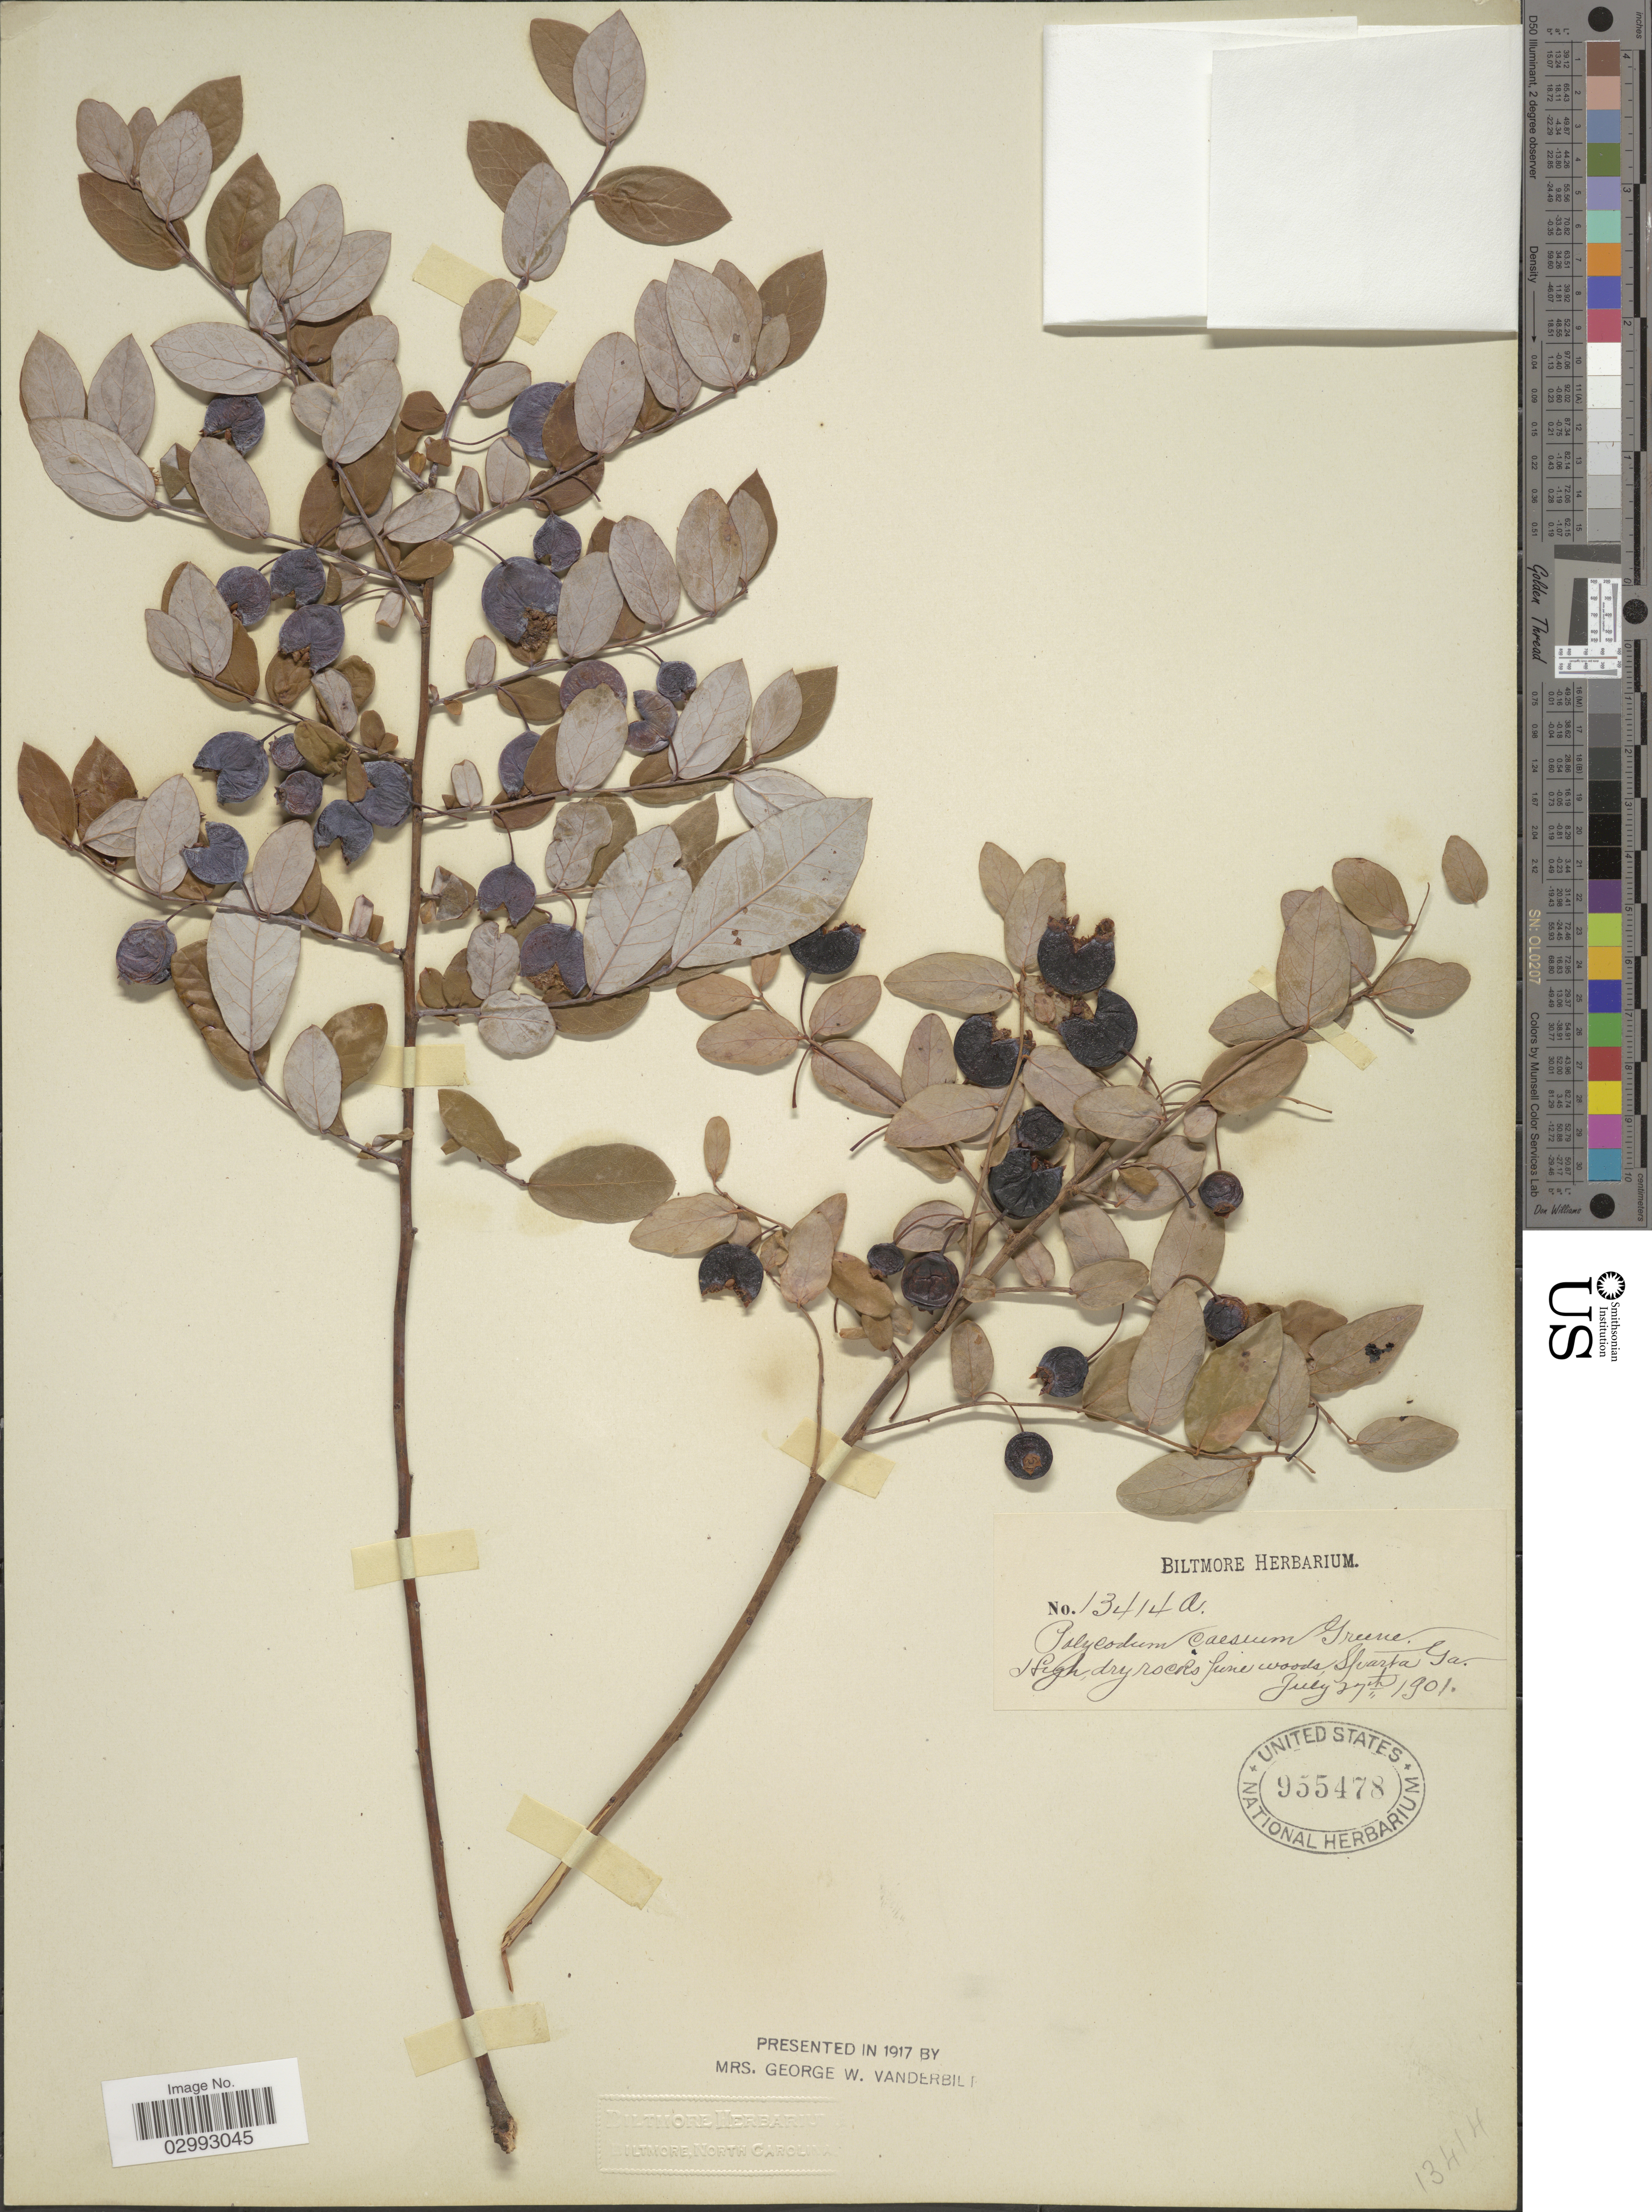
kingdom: Plantae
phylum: Tracheophyta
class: Magnoliopsida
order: Ericales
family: Ericaceae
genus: Polycodium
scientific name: Polycodium caesium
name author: (Greene) Greene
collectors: ex herb. Biltmore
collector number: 13414a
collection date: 1901-07-27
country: United States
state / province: Georgia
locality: Sparta.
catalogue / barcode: US 955478